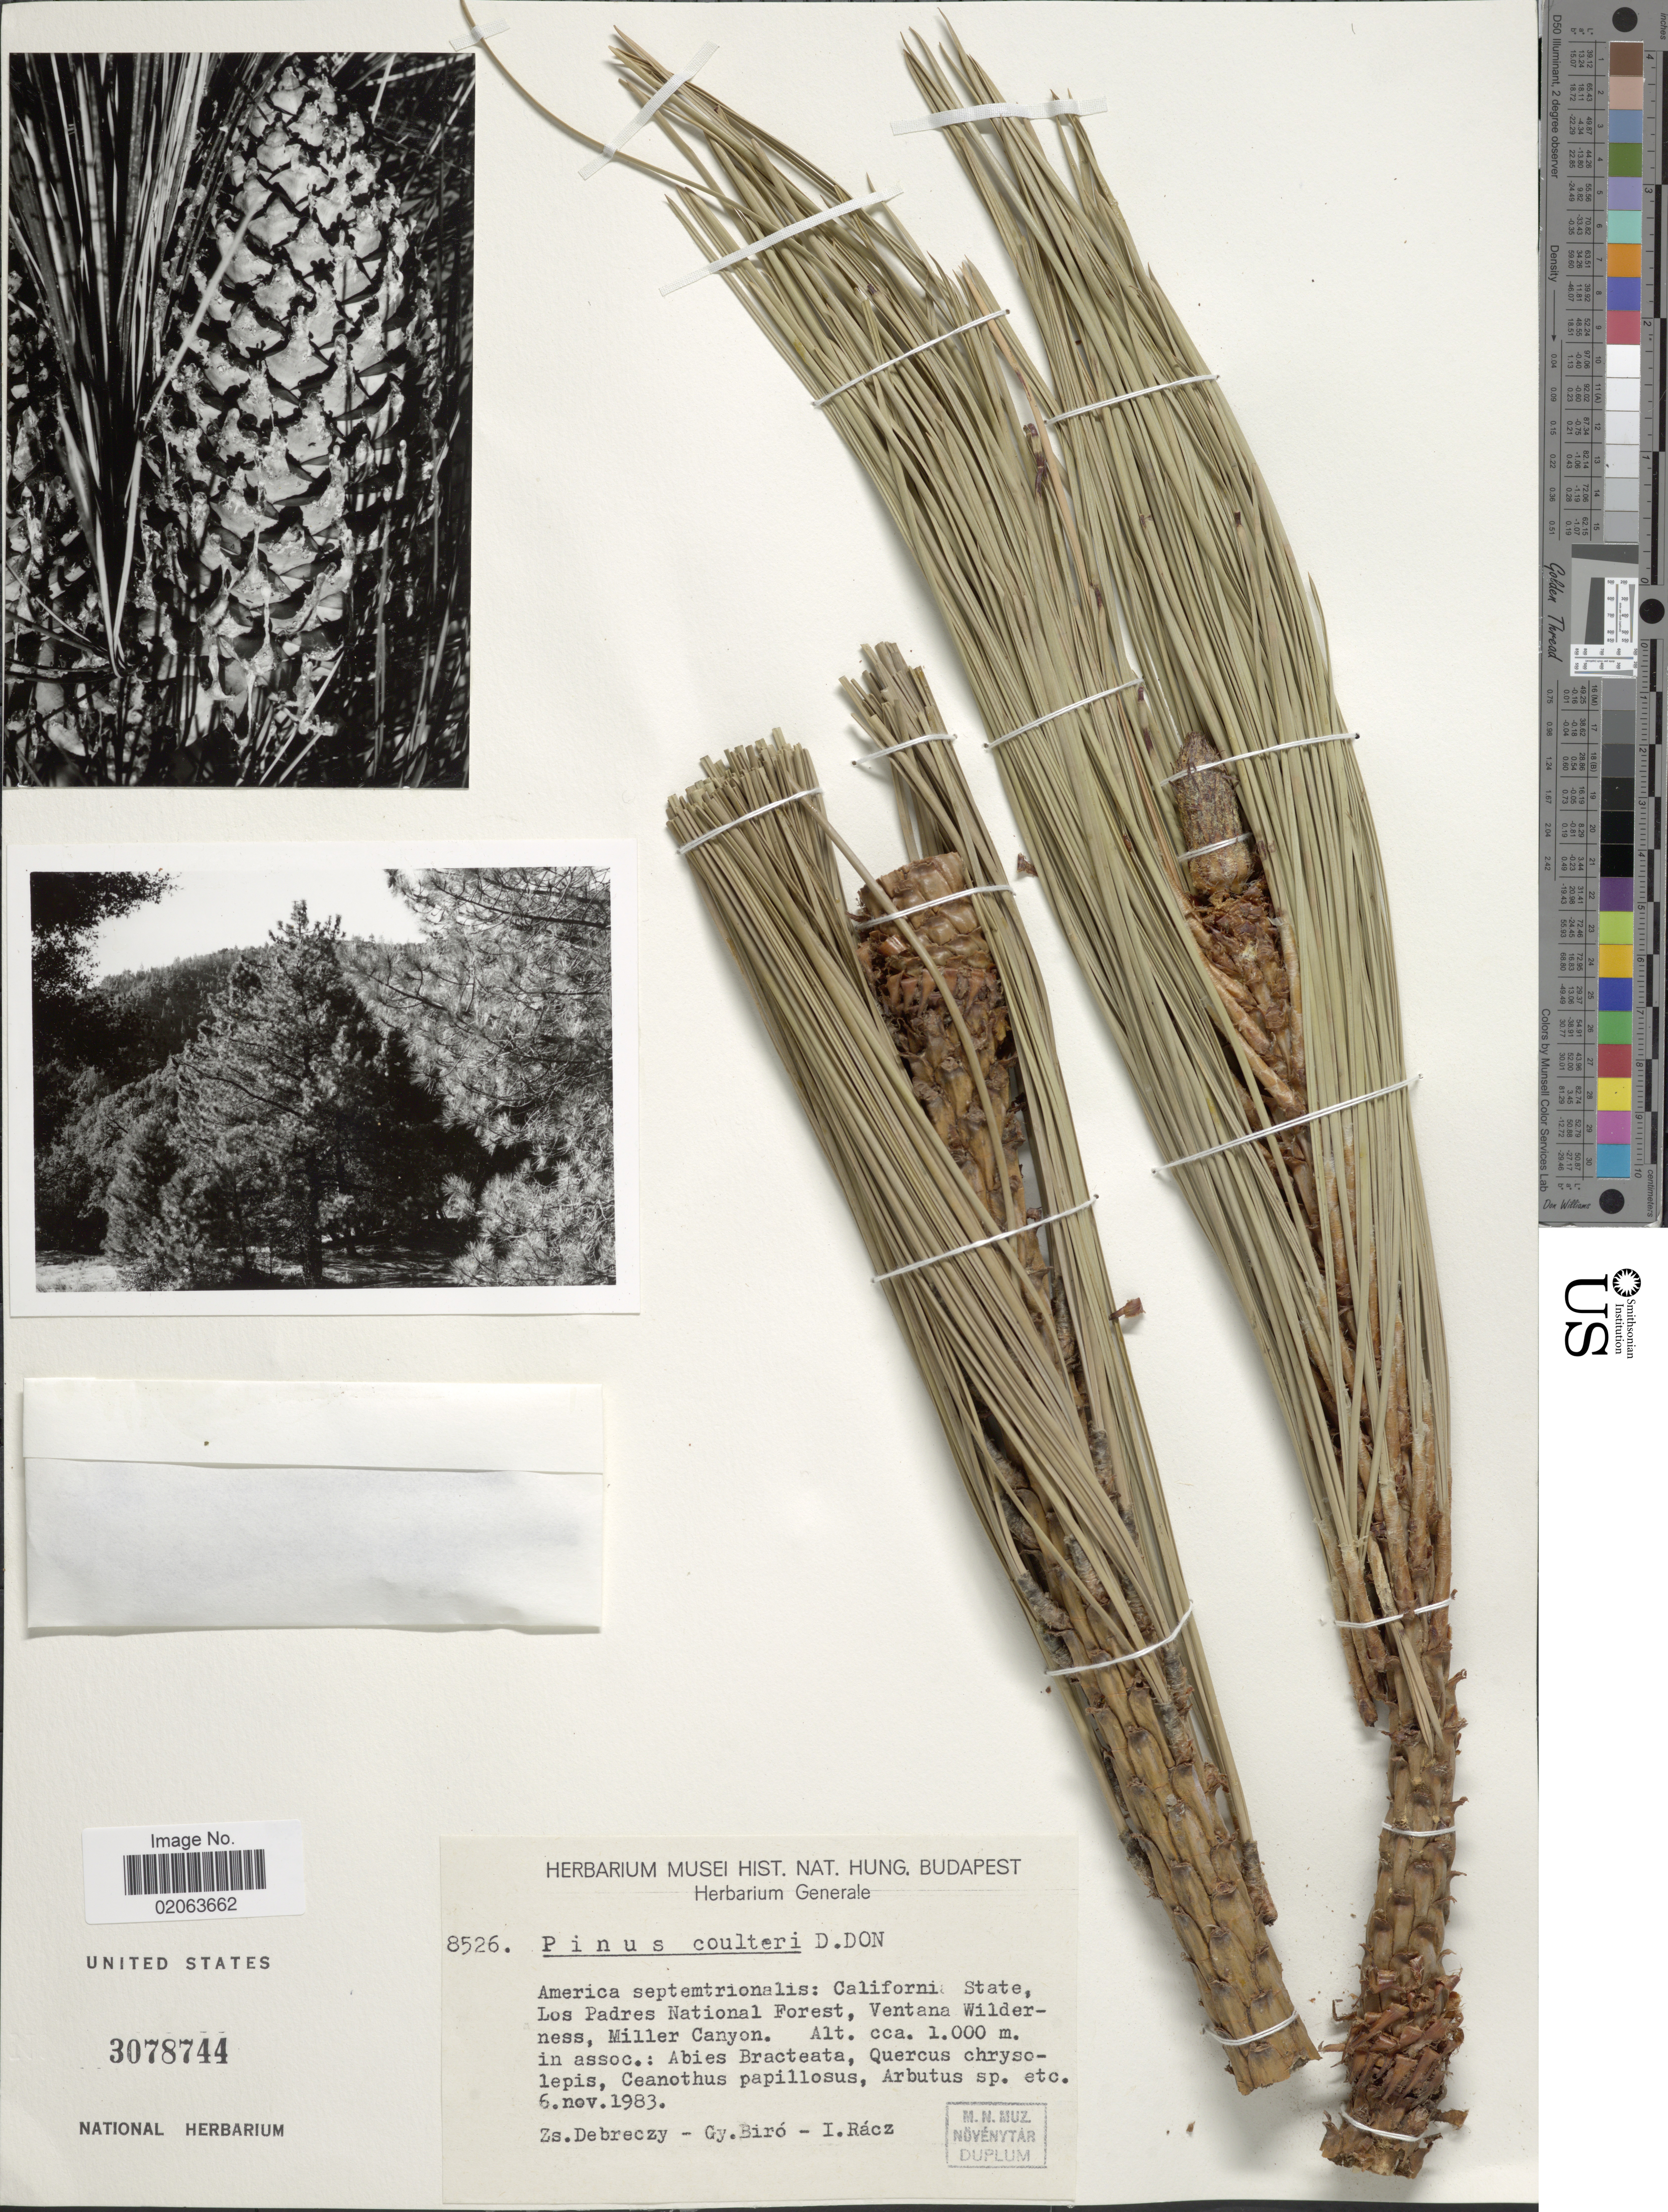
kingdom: Plantae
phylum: Tracheophyta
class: Pinopsida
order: Pinales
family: Pinaceae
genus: Pinus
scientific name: Pinus coulteri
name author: Lamb. ex D. Don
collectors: Z. Debreczy, G. Biro & I. Rácz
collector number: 8526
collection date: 1983-11-06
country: United States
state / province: California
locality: Los Padres National Forest, Ventana Wilderness, Miller Canyon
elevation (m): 1000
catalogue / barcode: US 3078744